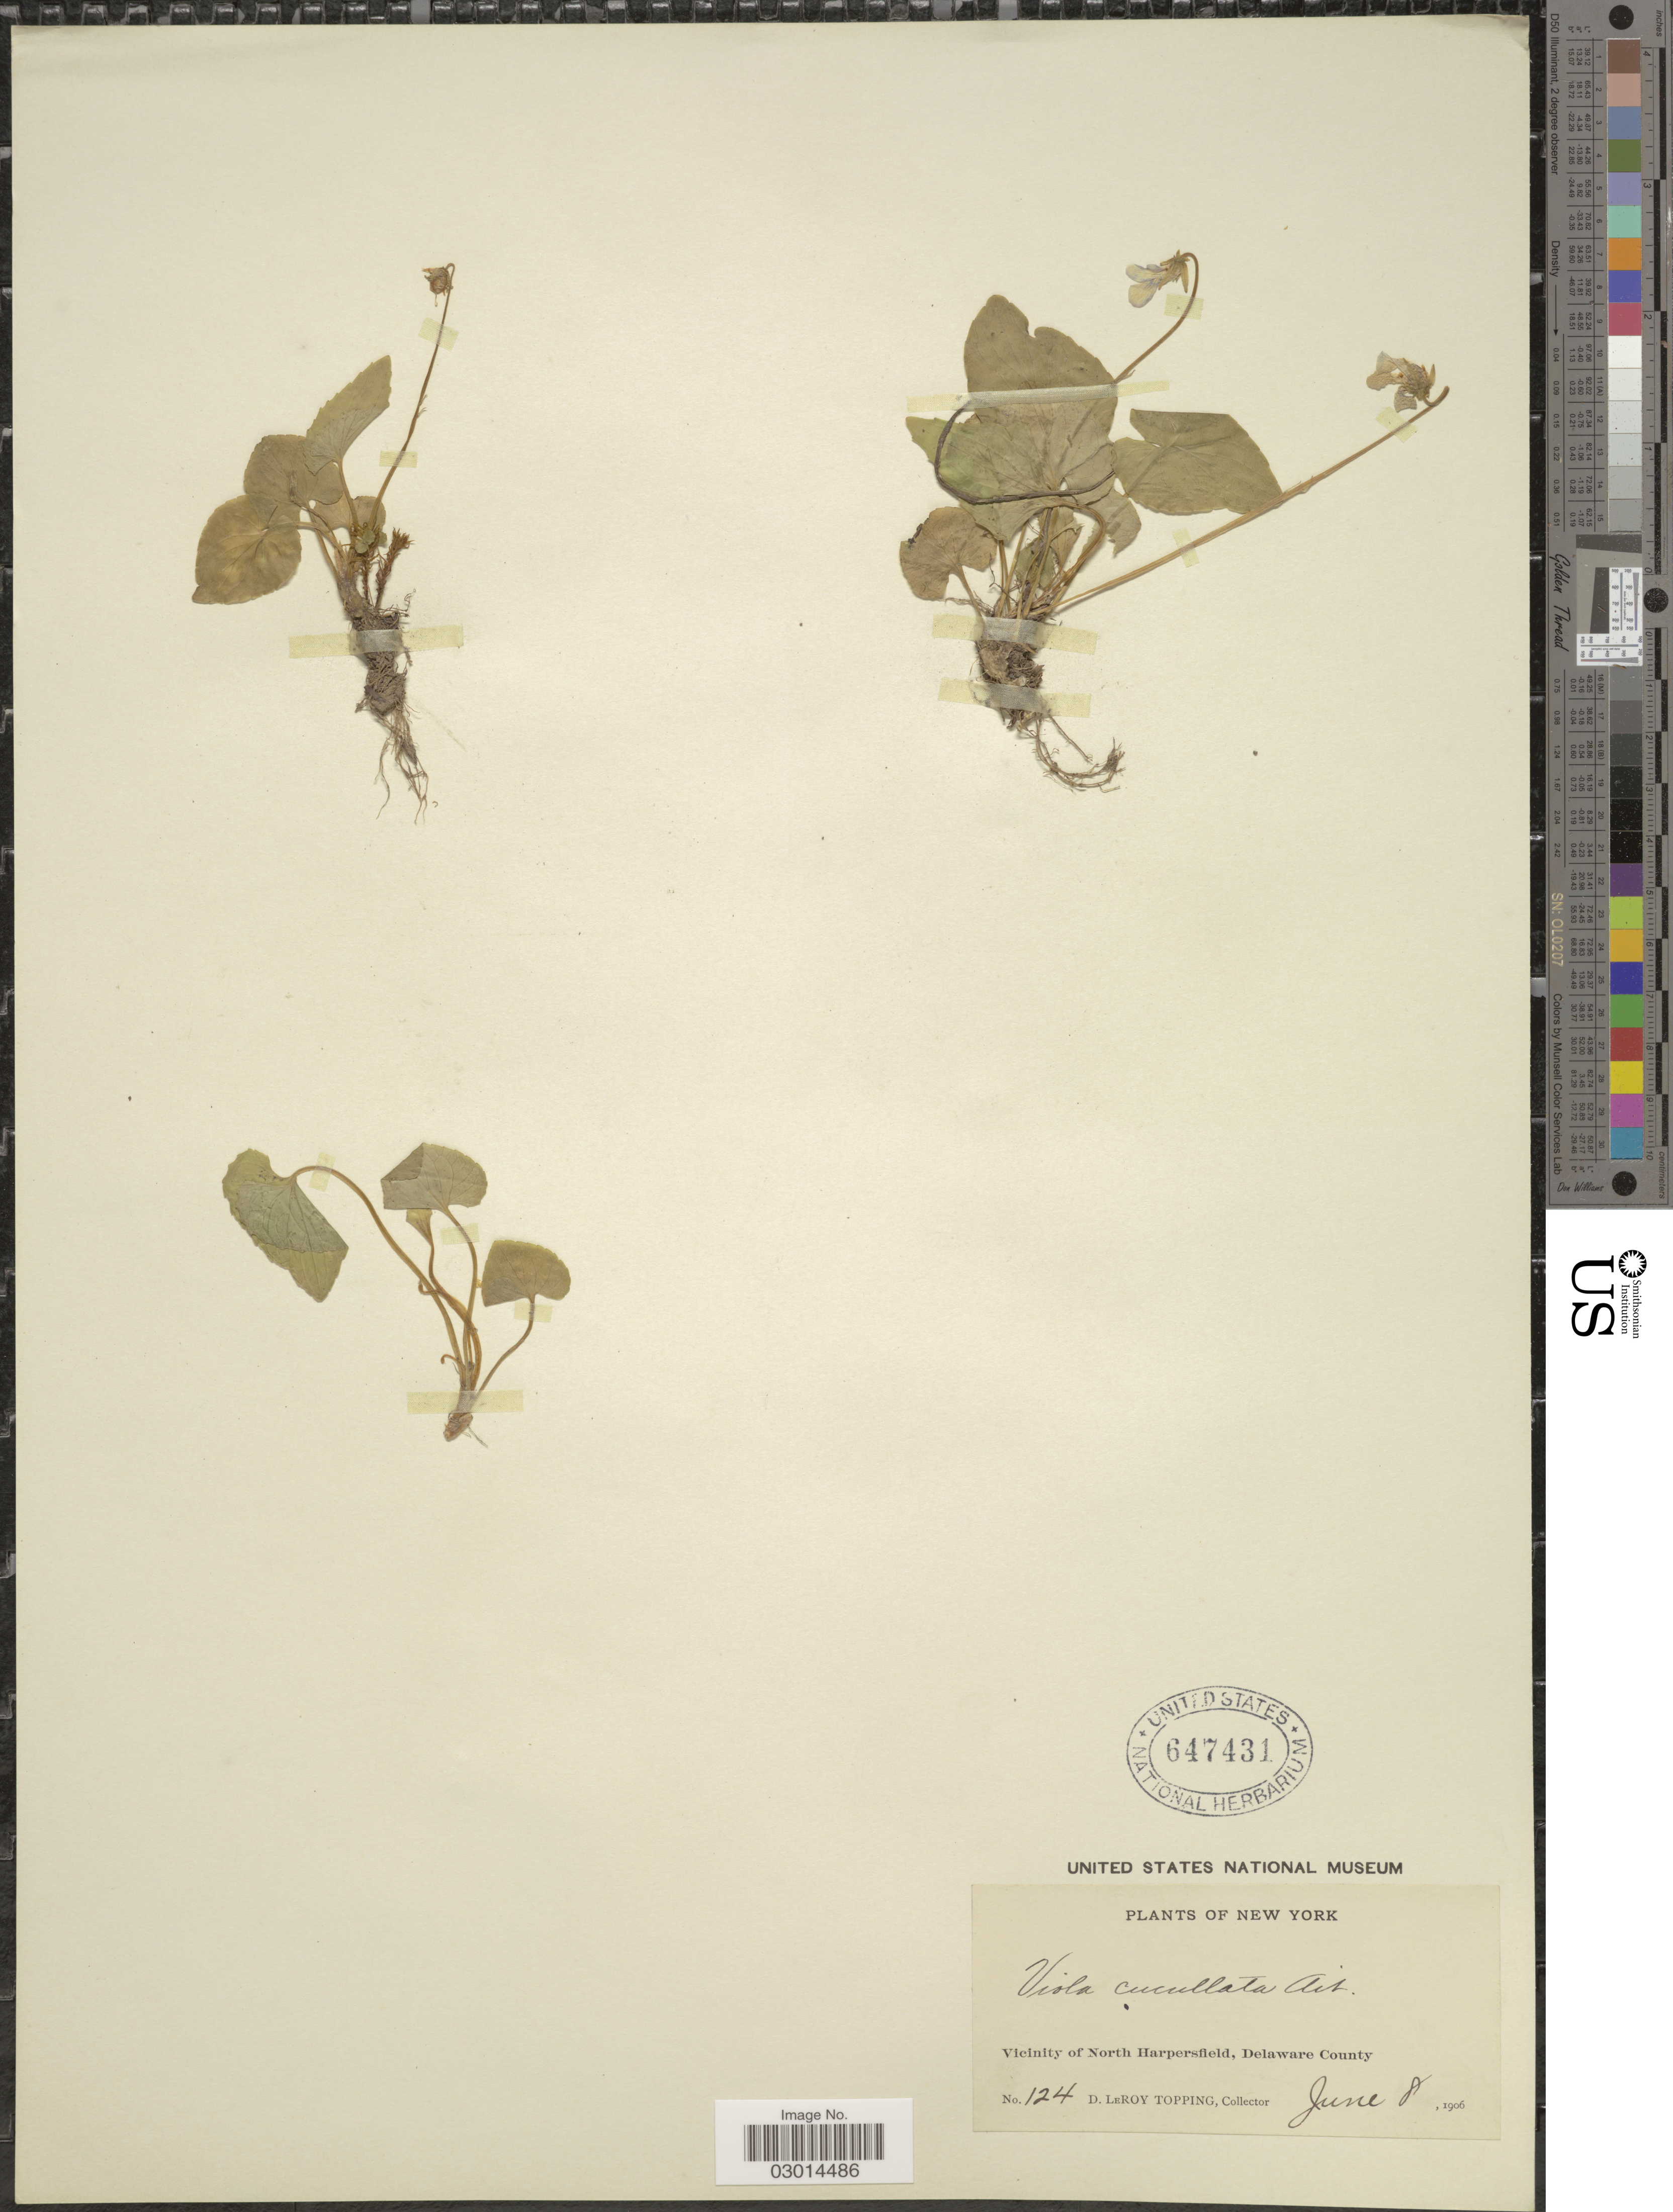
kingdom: Plantae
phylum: Tracheophyta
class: Magnoliopsida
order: Malpighiales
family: Violaceae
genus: Viola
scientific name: Viola cucullata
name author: Aiton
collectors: D. L. Topping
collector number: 124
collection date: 1906-06-08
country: United States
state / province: New York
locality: Vicinity of North Harpersfield, Delaware County.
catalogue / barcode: US 647431